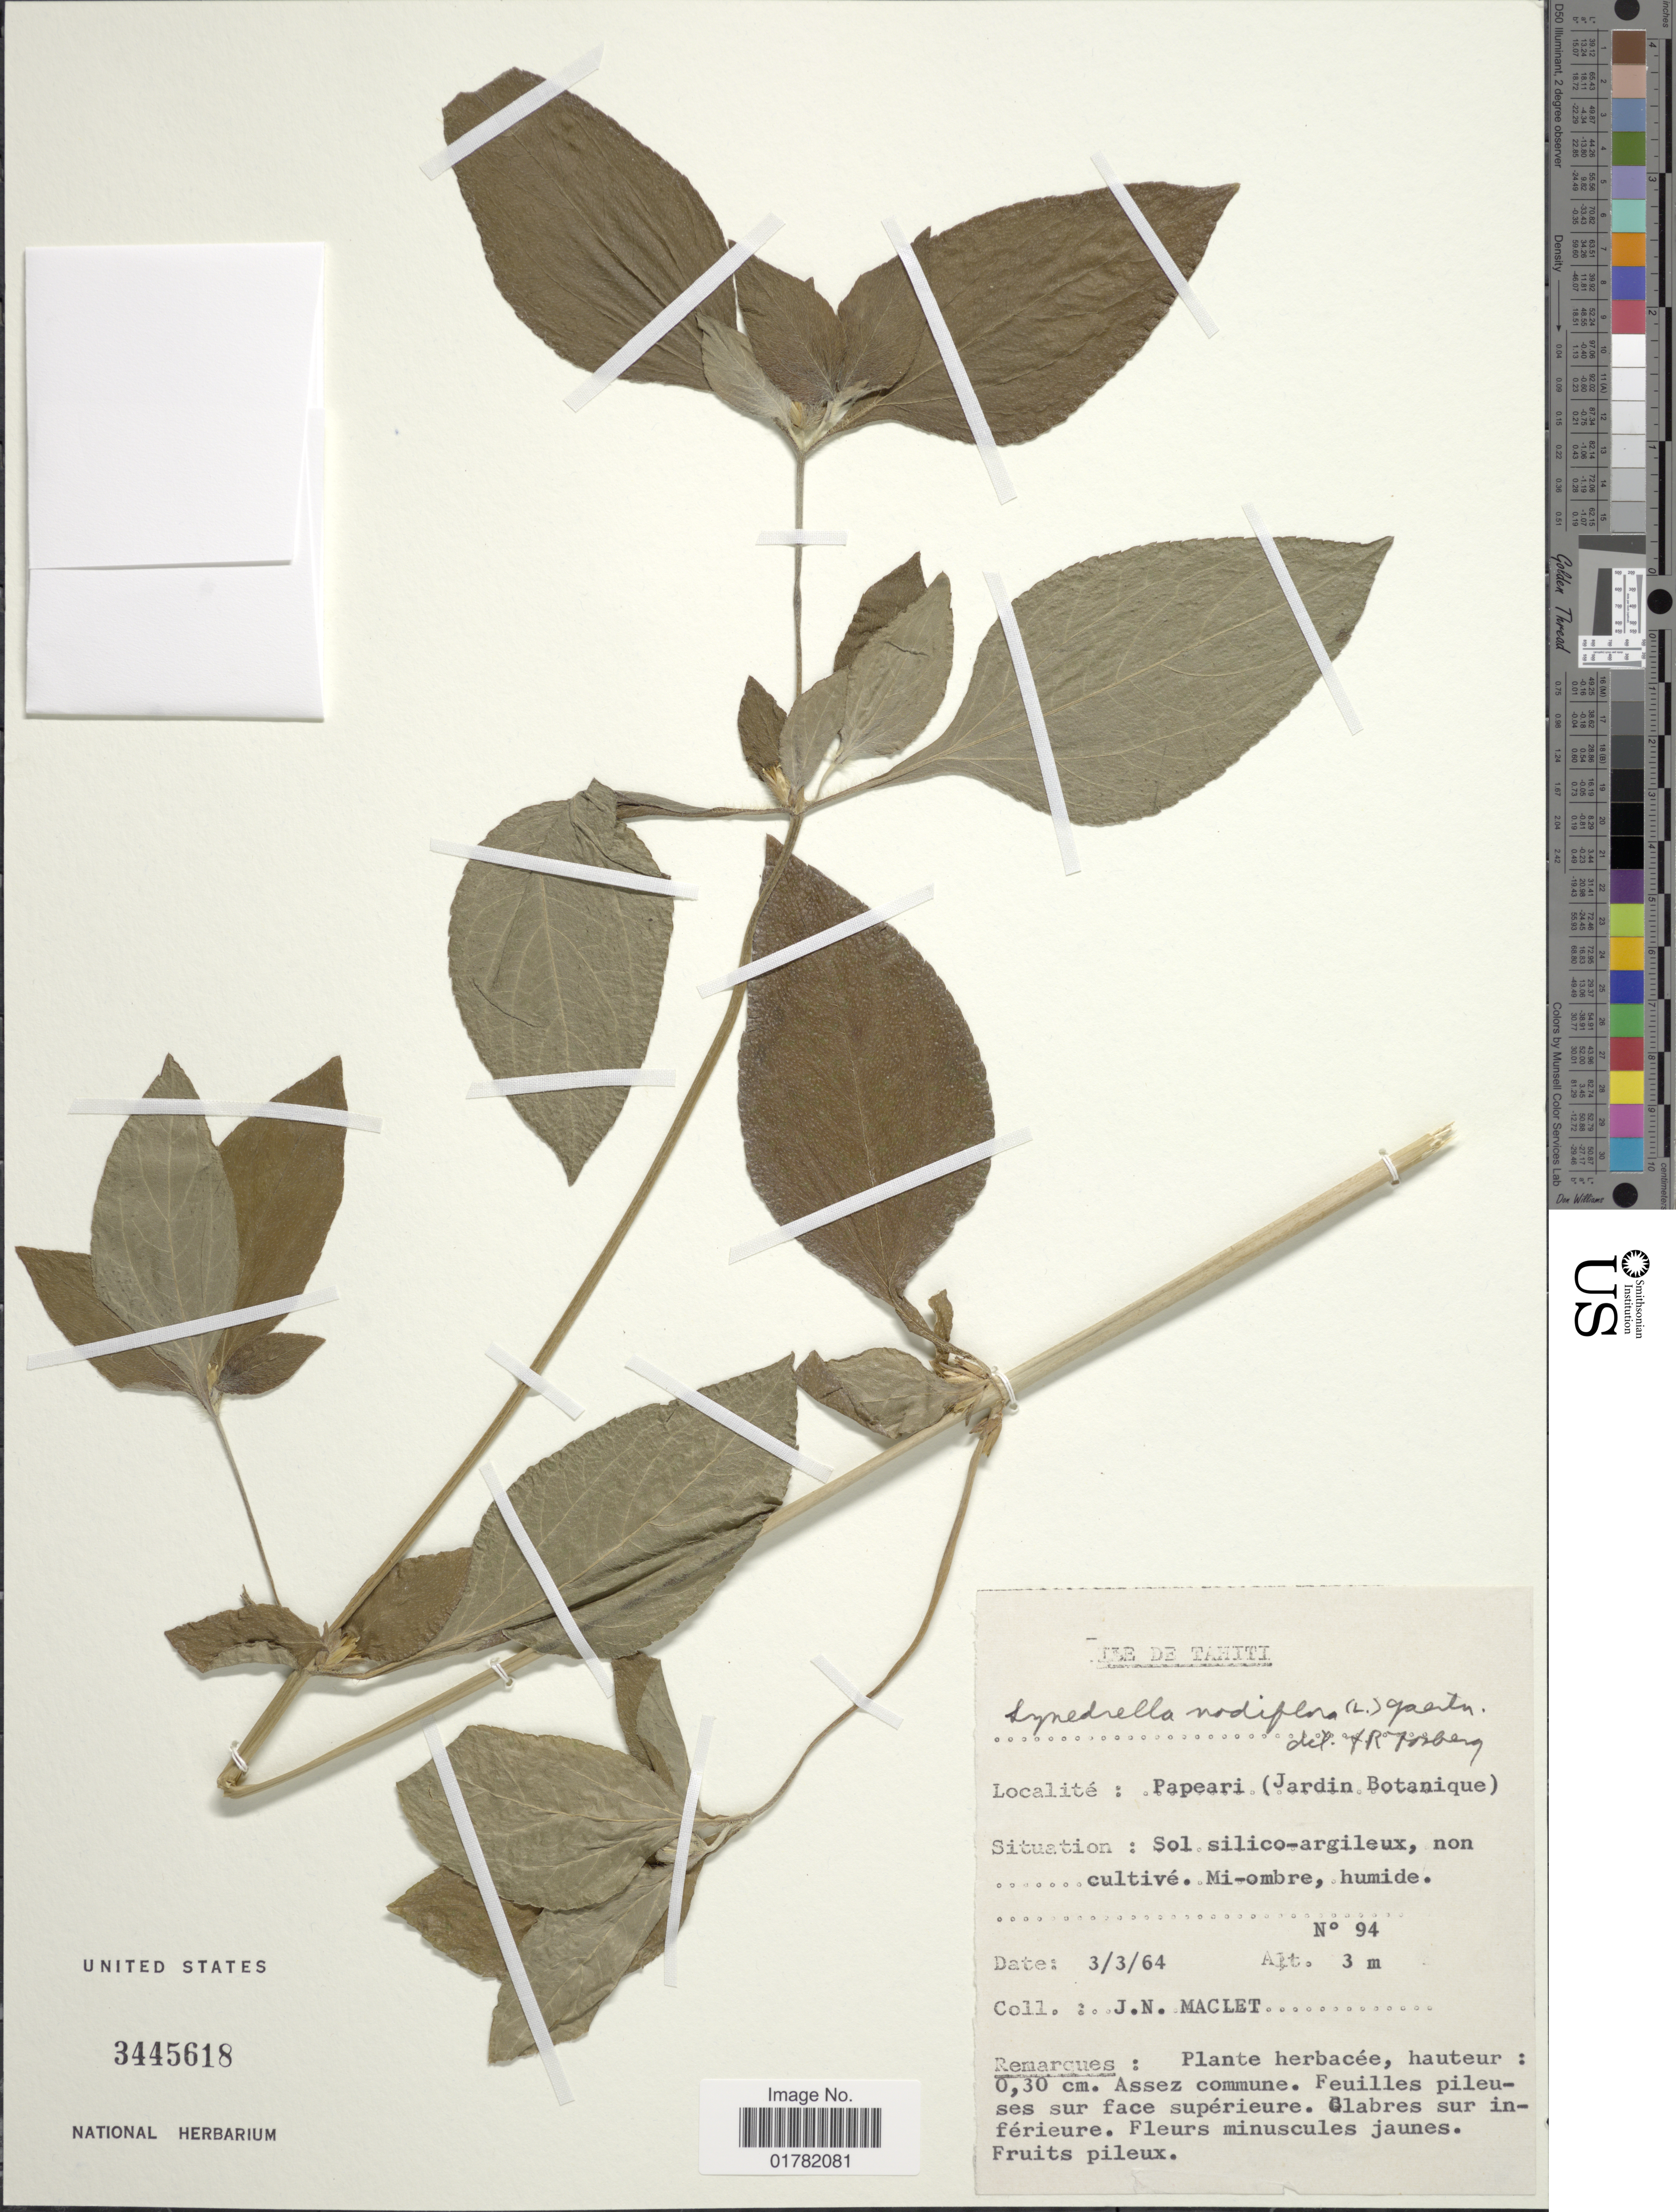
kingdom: Plantae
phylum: Tracheophyta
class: Magnoliopsida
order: Asterales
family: Asteraceae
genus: Synedrella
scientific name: Synedrella nodiflora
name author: (L.) Gaertn.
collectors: J. Maclet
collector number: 94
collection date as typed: Transcribed d/m/y: 3/3/64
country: French Polynesia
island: Tahiti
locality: Tahiti, Papeari (Jardin Botanique)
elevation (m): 3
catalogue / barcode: US 3445618